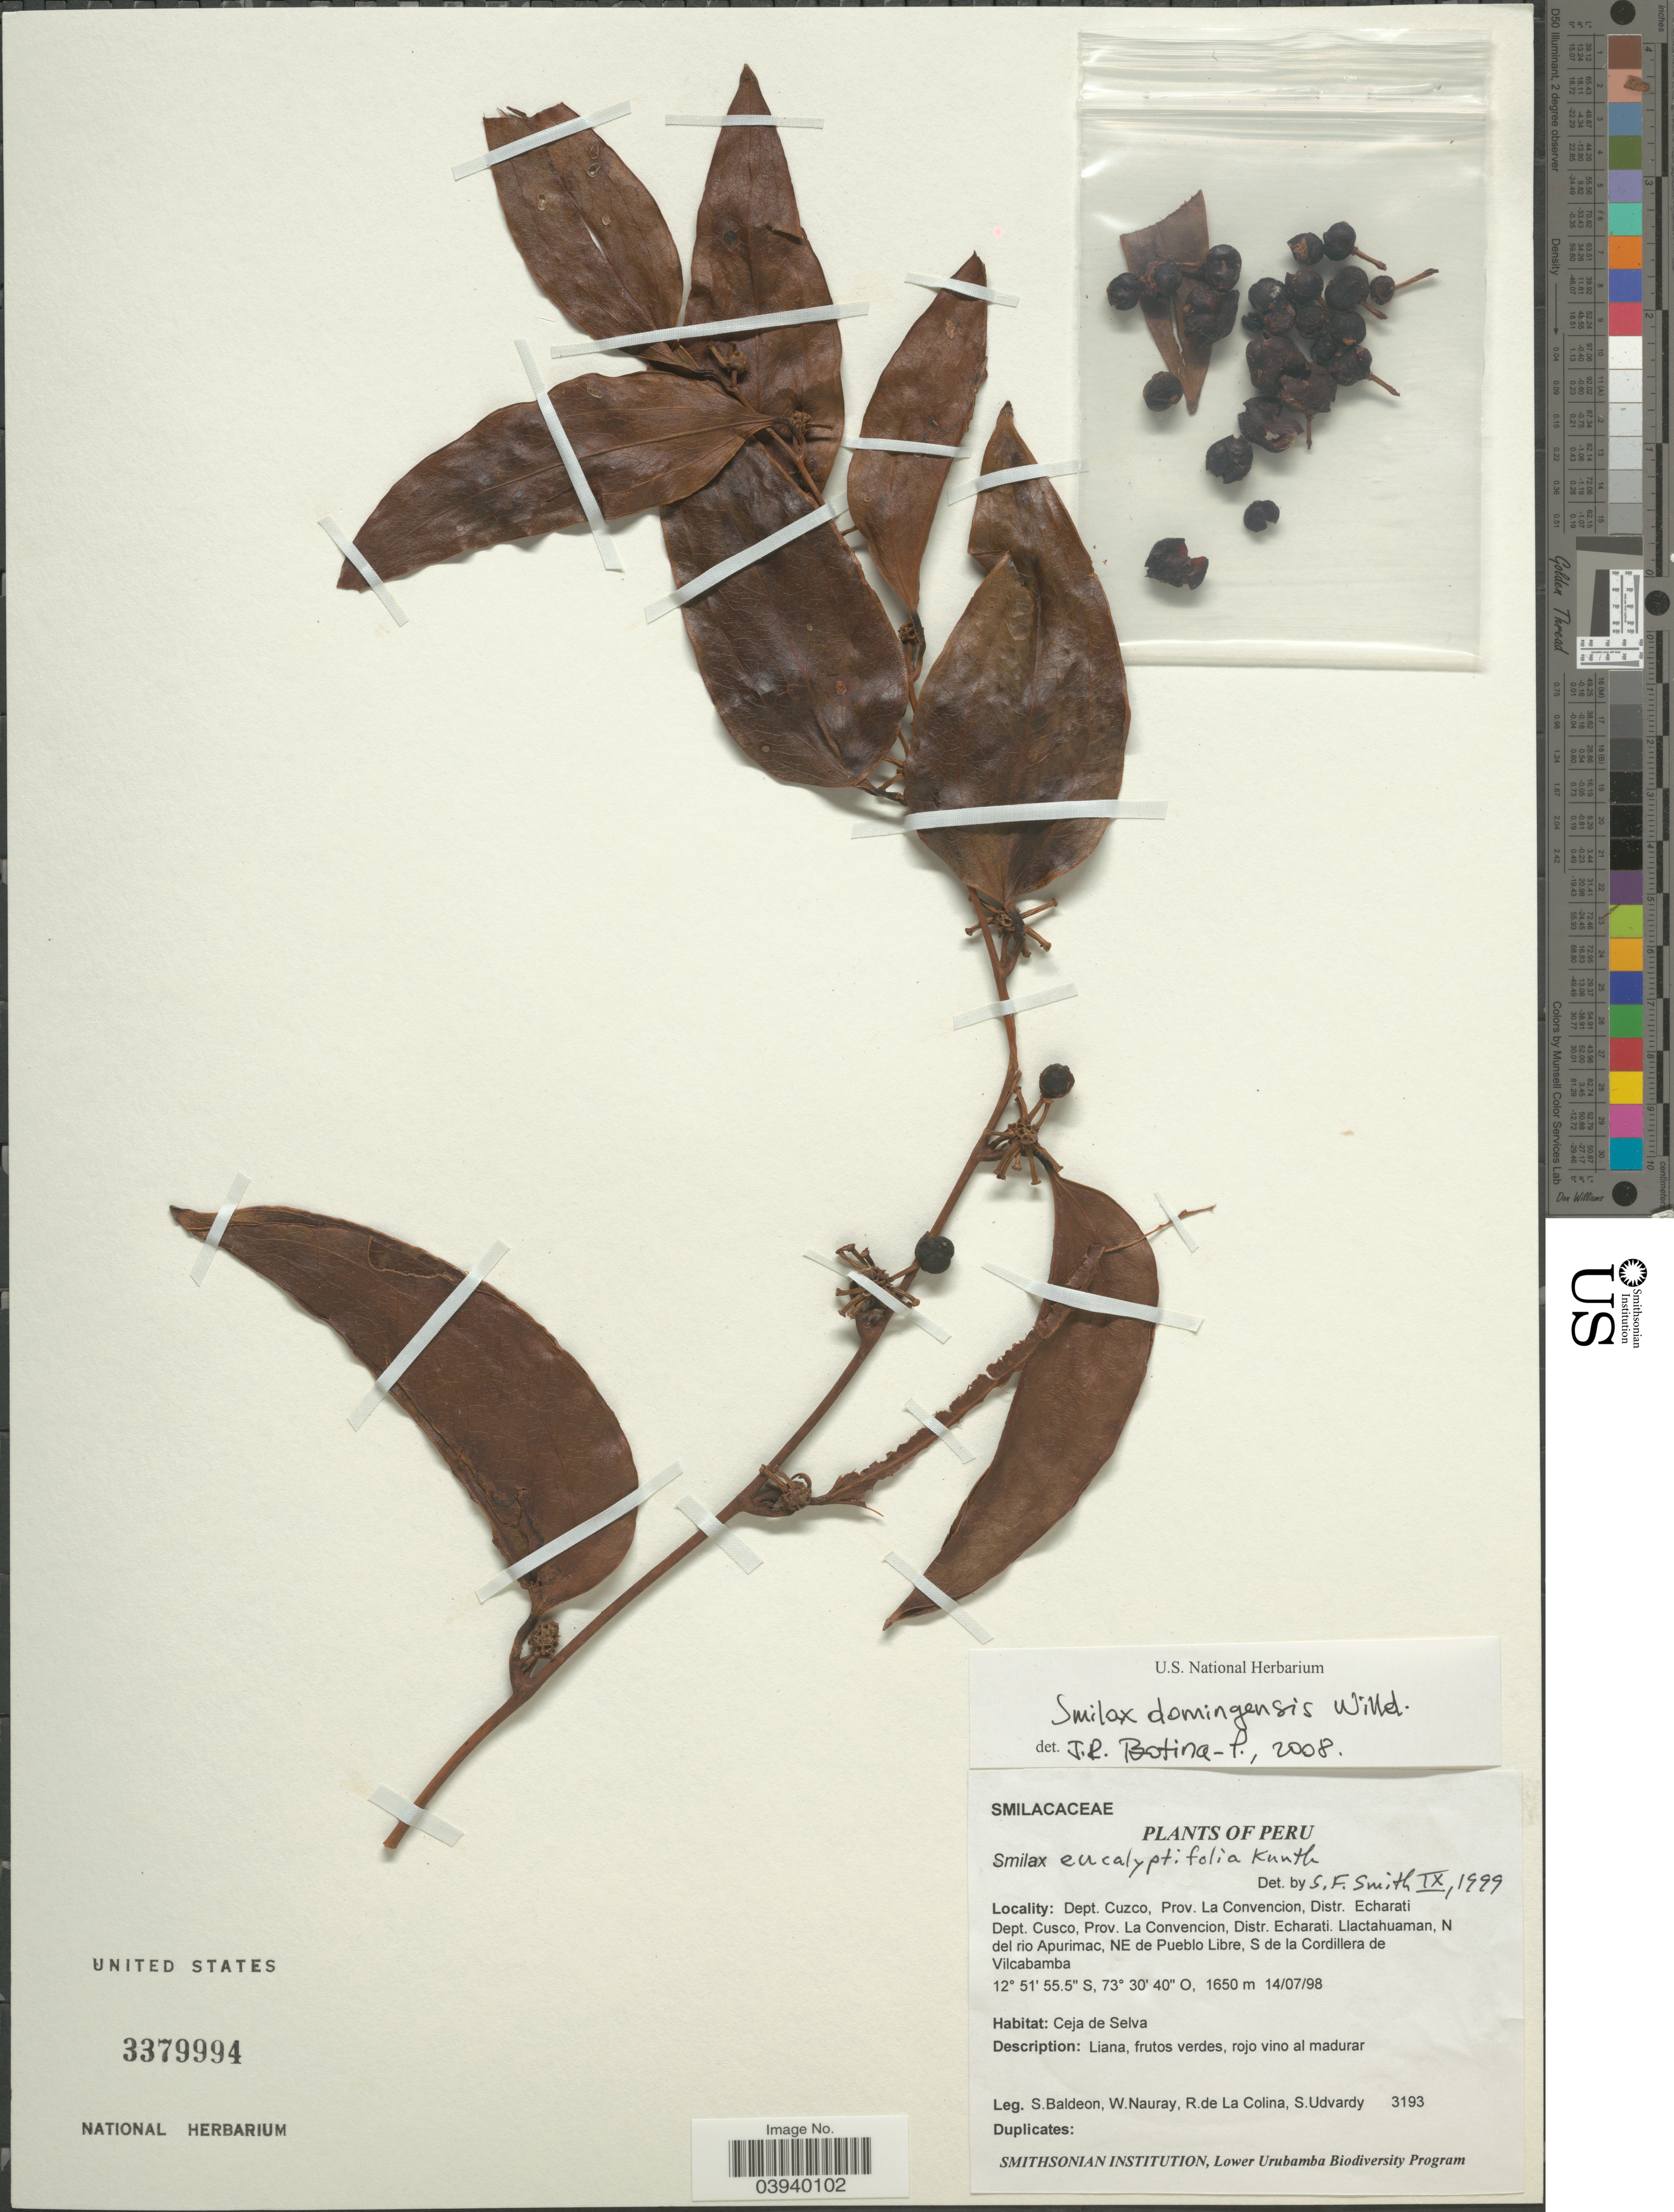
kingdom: Plantae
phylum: Tracheophyta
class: Liliopsida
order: Liliales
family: Smilacaceae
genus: Smilax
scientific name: Smilax domingensis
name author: Willd.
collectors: S. Baldeon, W. Nauray, R. de La Colina & S. Udvardy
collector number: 3193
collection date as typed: Transcribed d/m/y: 14/7/98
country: Peru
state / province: Cusco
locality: Dept. Cuzco, Prov. La Convencion, Distr. Echarati. Dept. Cusco, Prov. La Convencion, Distr. Echarati. Llactahuaman, N del rio Apurimac, NE de Pueblo Libre, S de la Cordillera de Vilcabamba.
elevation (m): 1650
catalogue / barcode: US 3379994